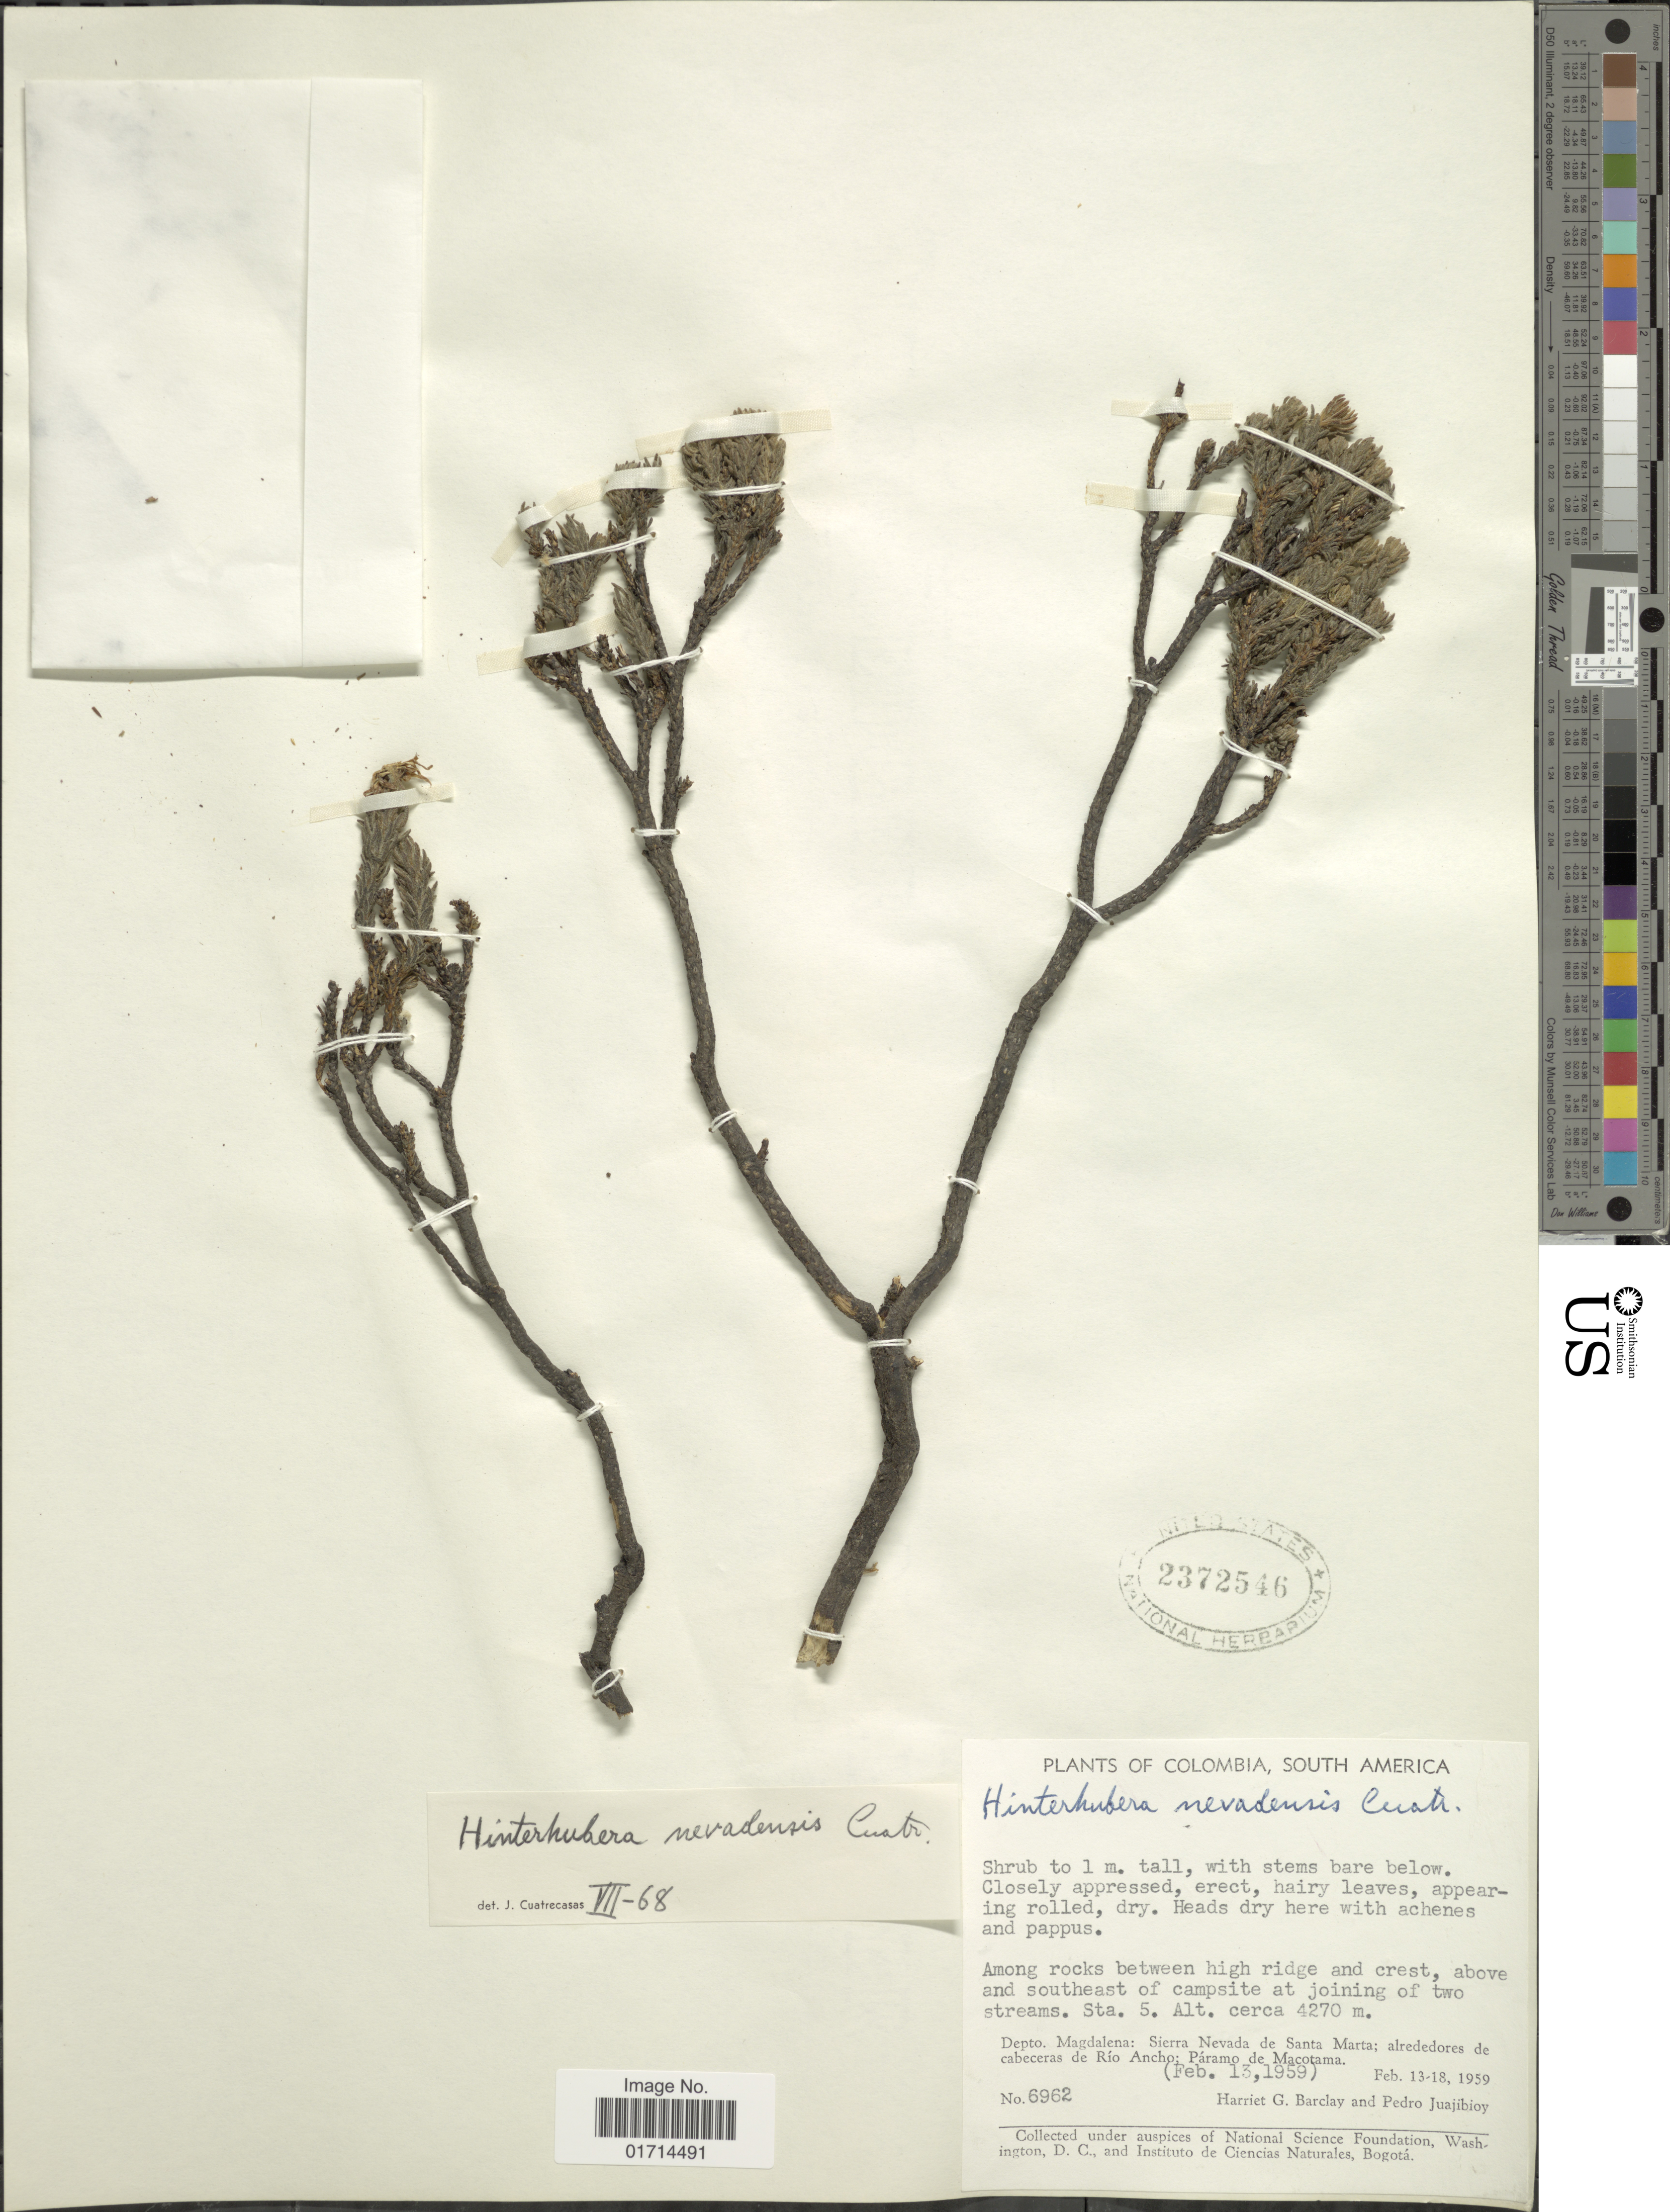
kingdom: Plantae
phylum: Tracheophyta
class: Magnoliopsida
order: Asterales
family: Asteraceae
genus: Hinterhubera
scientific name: Hinterhubera nevadensis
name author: Cuatrec.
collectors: H. G. Barclay & P. Juajibioy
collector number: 6962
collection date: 1959-02-13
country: Colombia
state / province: Magdalena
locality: Sierra Nevada de Santa Marta; alrededores de cabeceras de Rio Ancho; Paramo de Macotama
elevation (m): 4270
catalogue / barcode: US 2372546